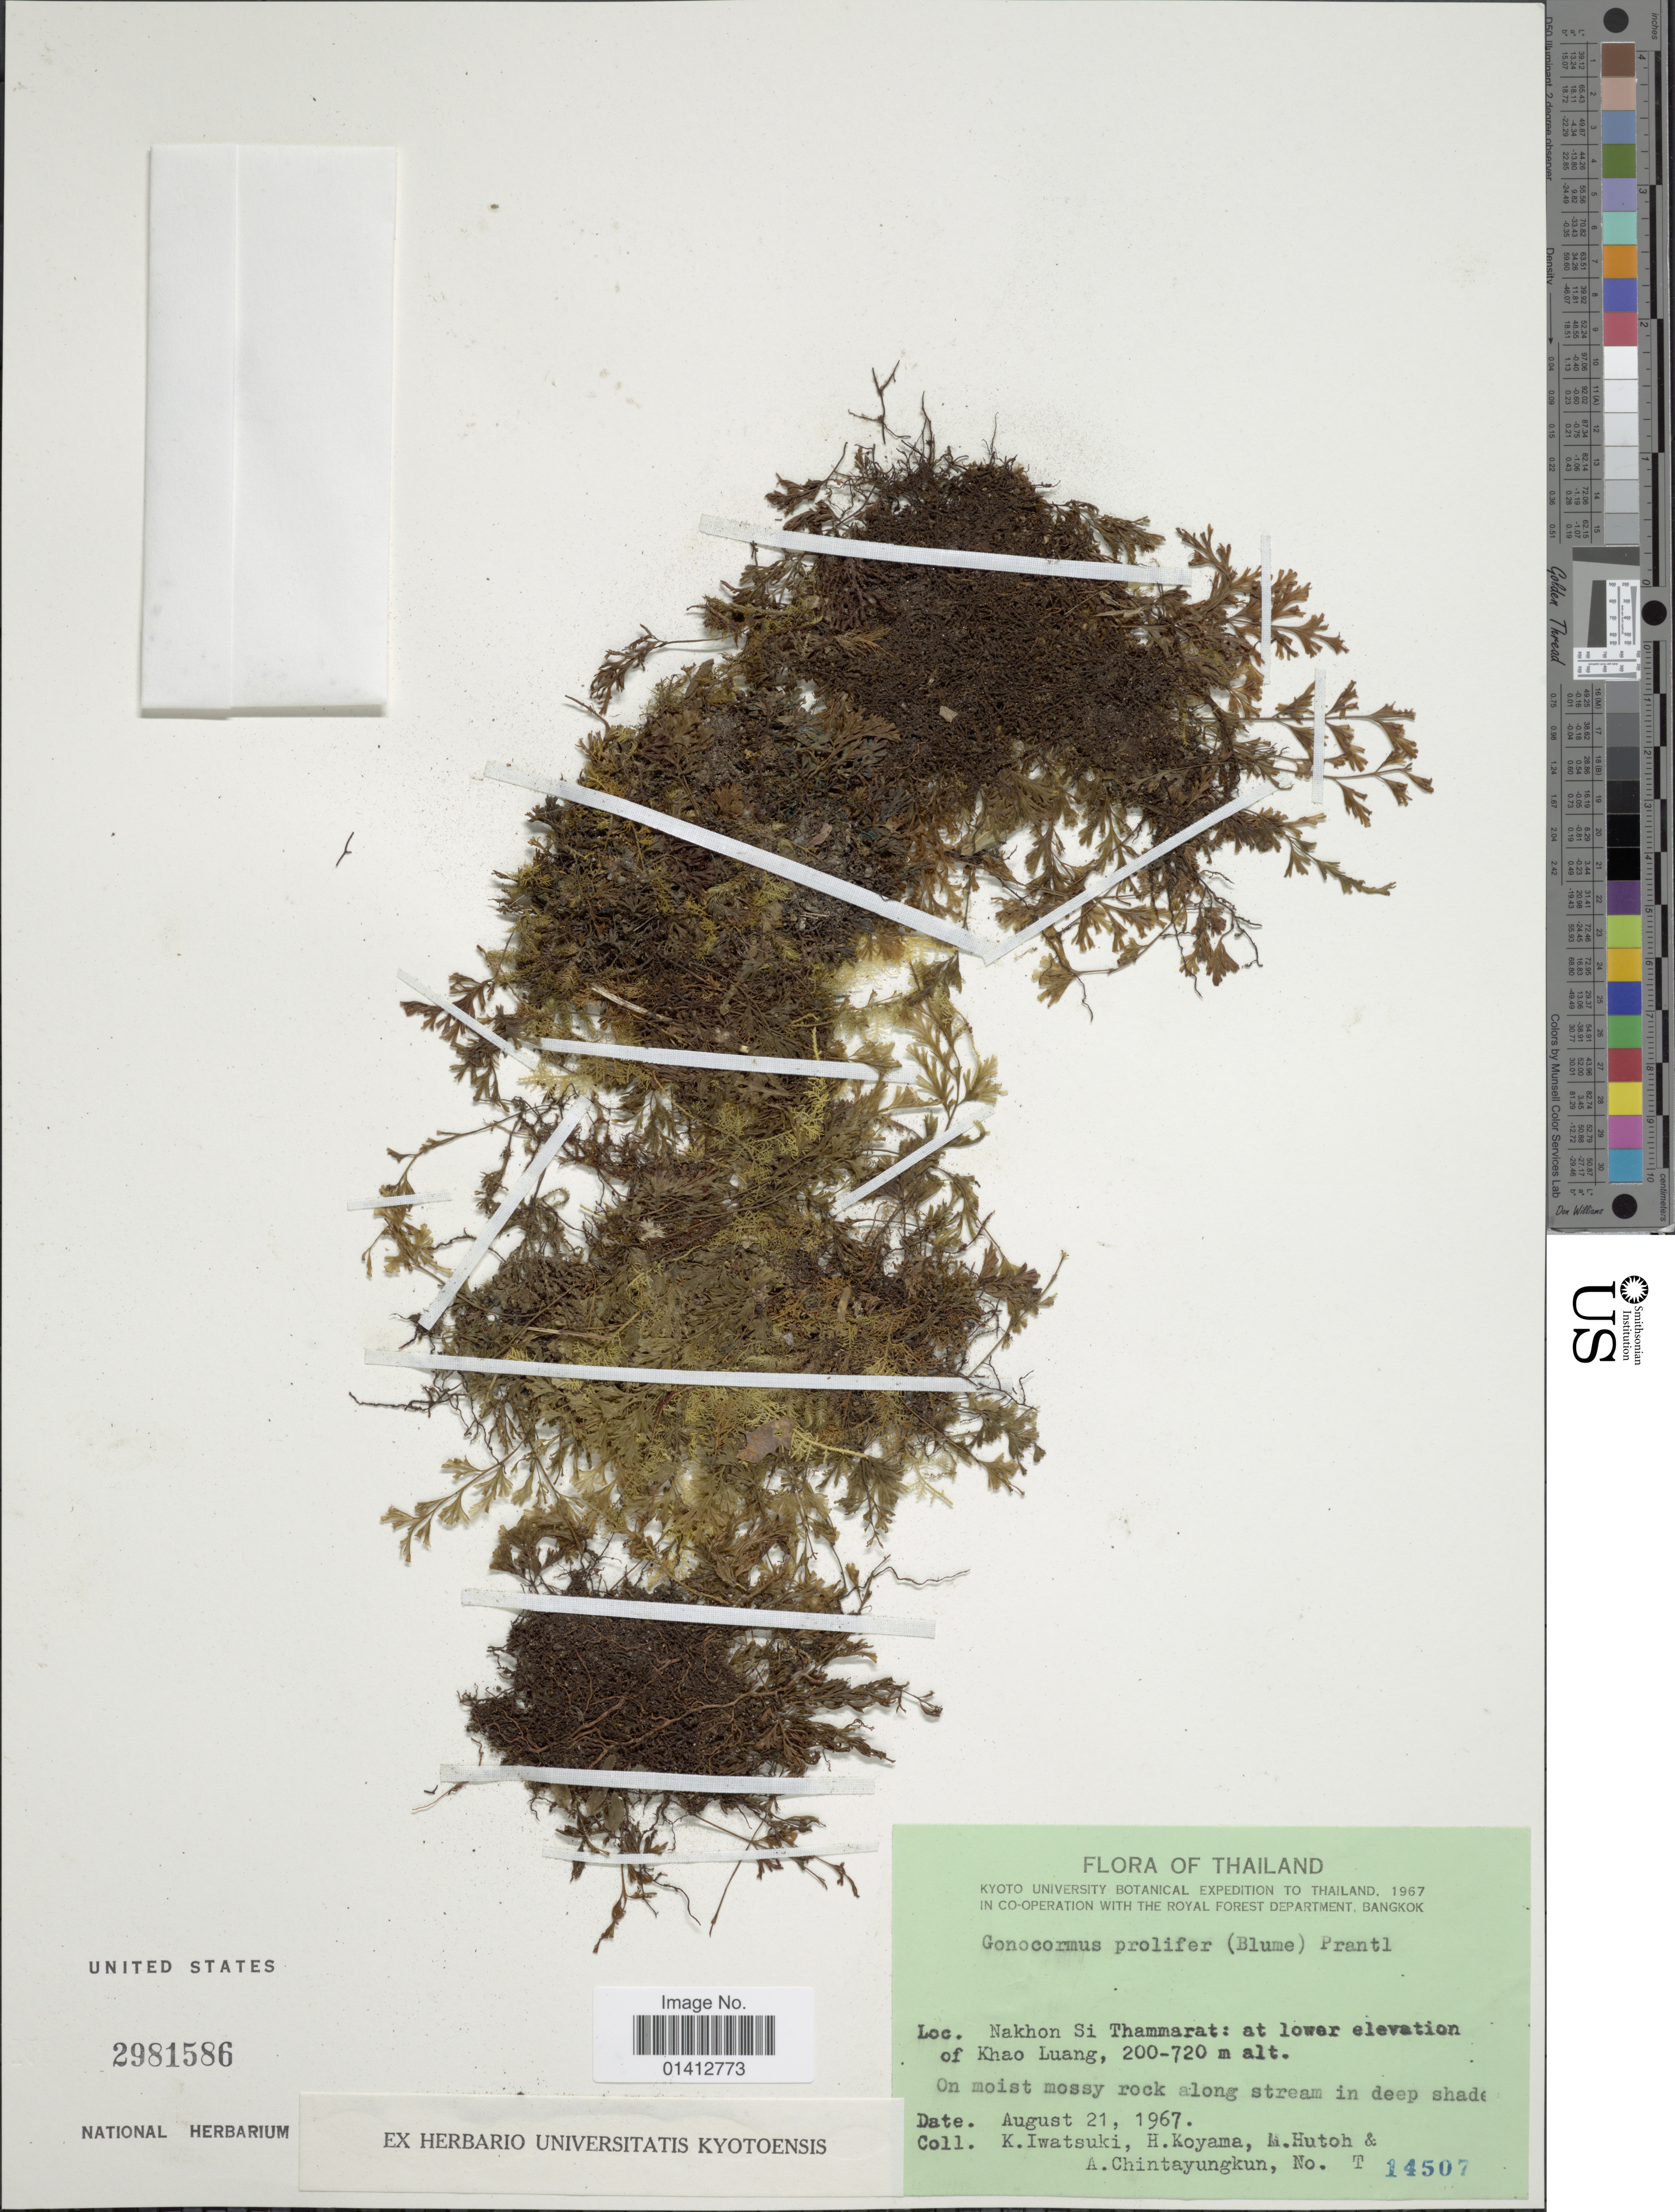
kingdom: Plantae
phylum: Tracheophyta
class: Polypodiopsida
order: Hymenophyllales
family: Hymenophyllaceae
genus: Crepidomanes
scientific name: Crepidomanes proliferum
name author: (Blume) Bostock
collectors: K. Iwatsuki, H. Koyama, M. Hutoh & A. Chintayungkun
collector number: T 14507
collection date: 1967-08-21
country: Thailand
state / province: Nakhon Si Thammarat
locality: At lower elevation of Khao Luang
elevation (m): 200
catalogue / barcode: US 2981586